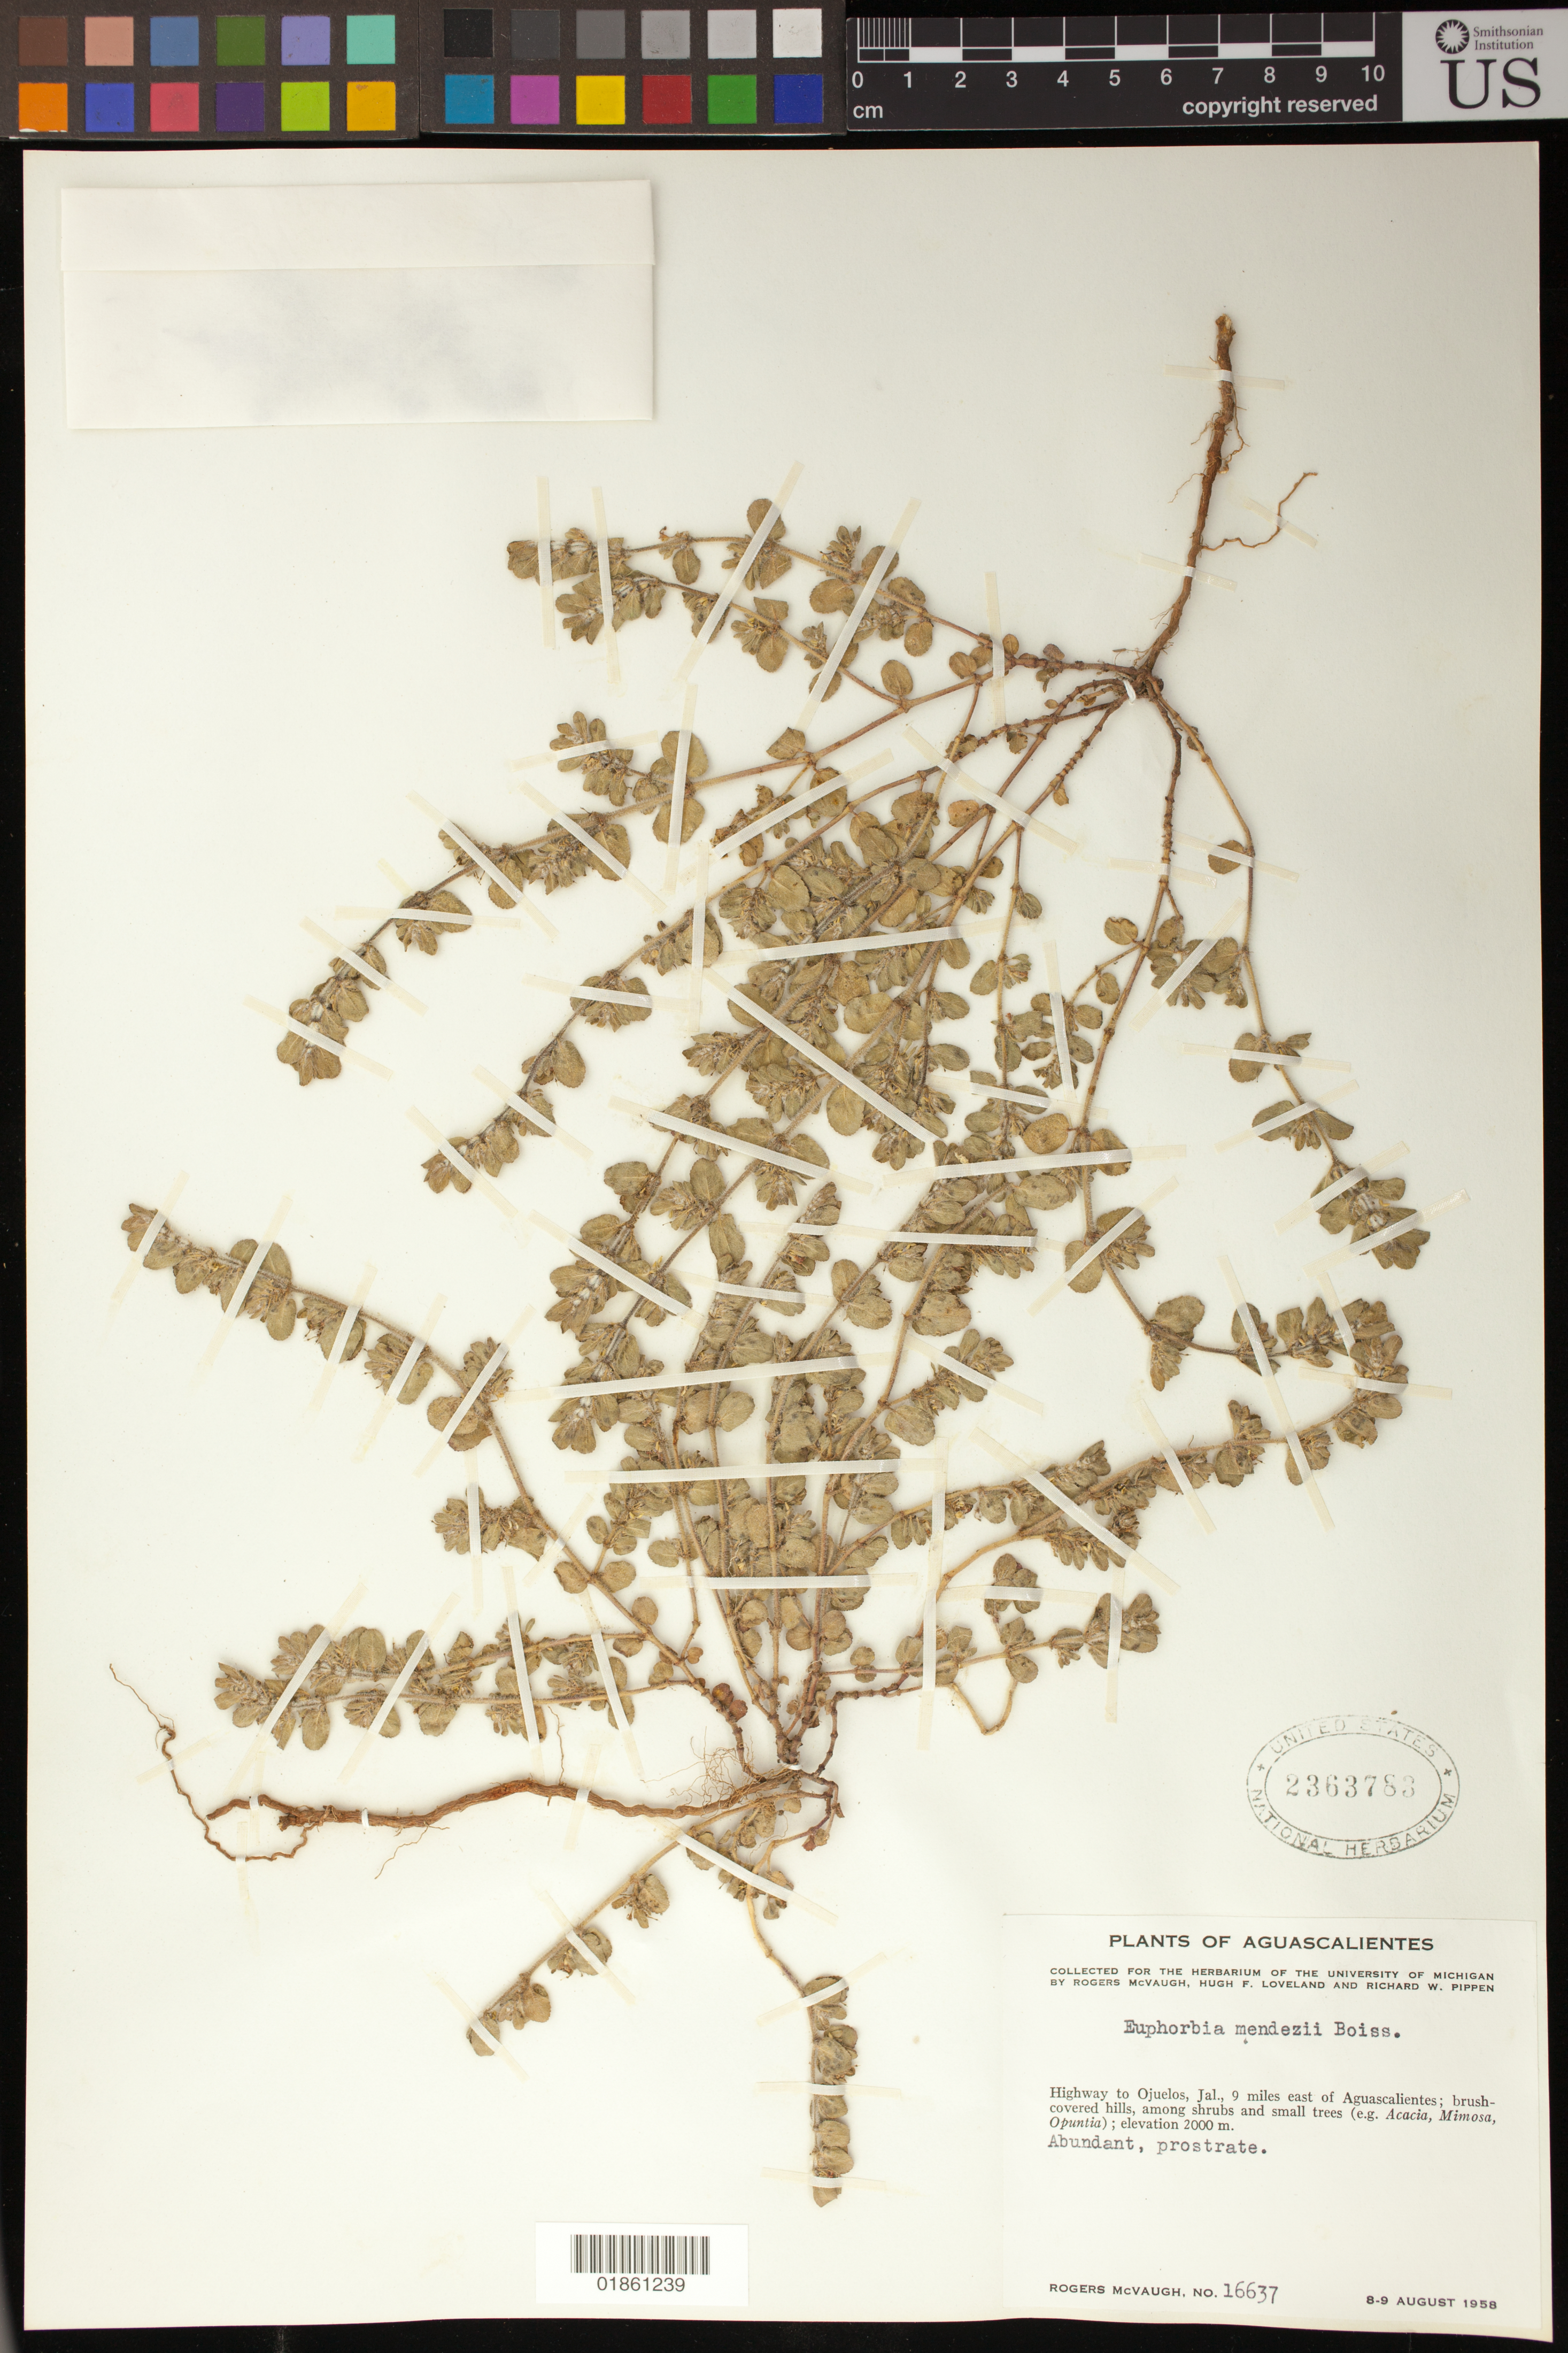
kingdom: Plantae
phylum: Tracheophyta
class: Magnoliopsida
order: Malpighiales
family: Euphorbiaceae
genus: Euphorbia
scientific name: Euphorbia sp.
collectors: R. McVaugh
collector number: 16637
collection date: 1958-08-08/1958-08-09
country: Mexico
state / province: Aguascalientes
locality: Highway to Ojuelos, Jal., 9 miles east of Aguascalientes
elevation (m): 2000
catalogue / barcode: US 2363783